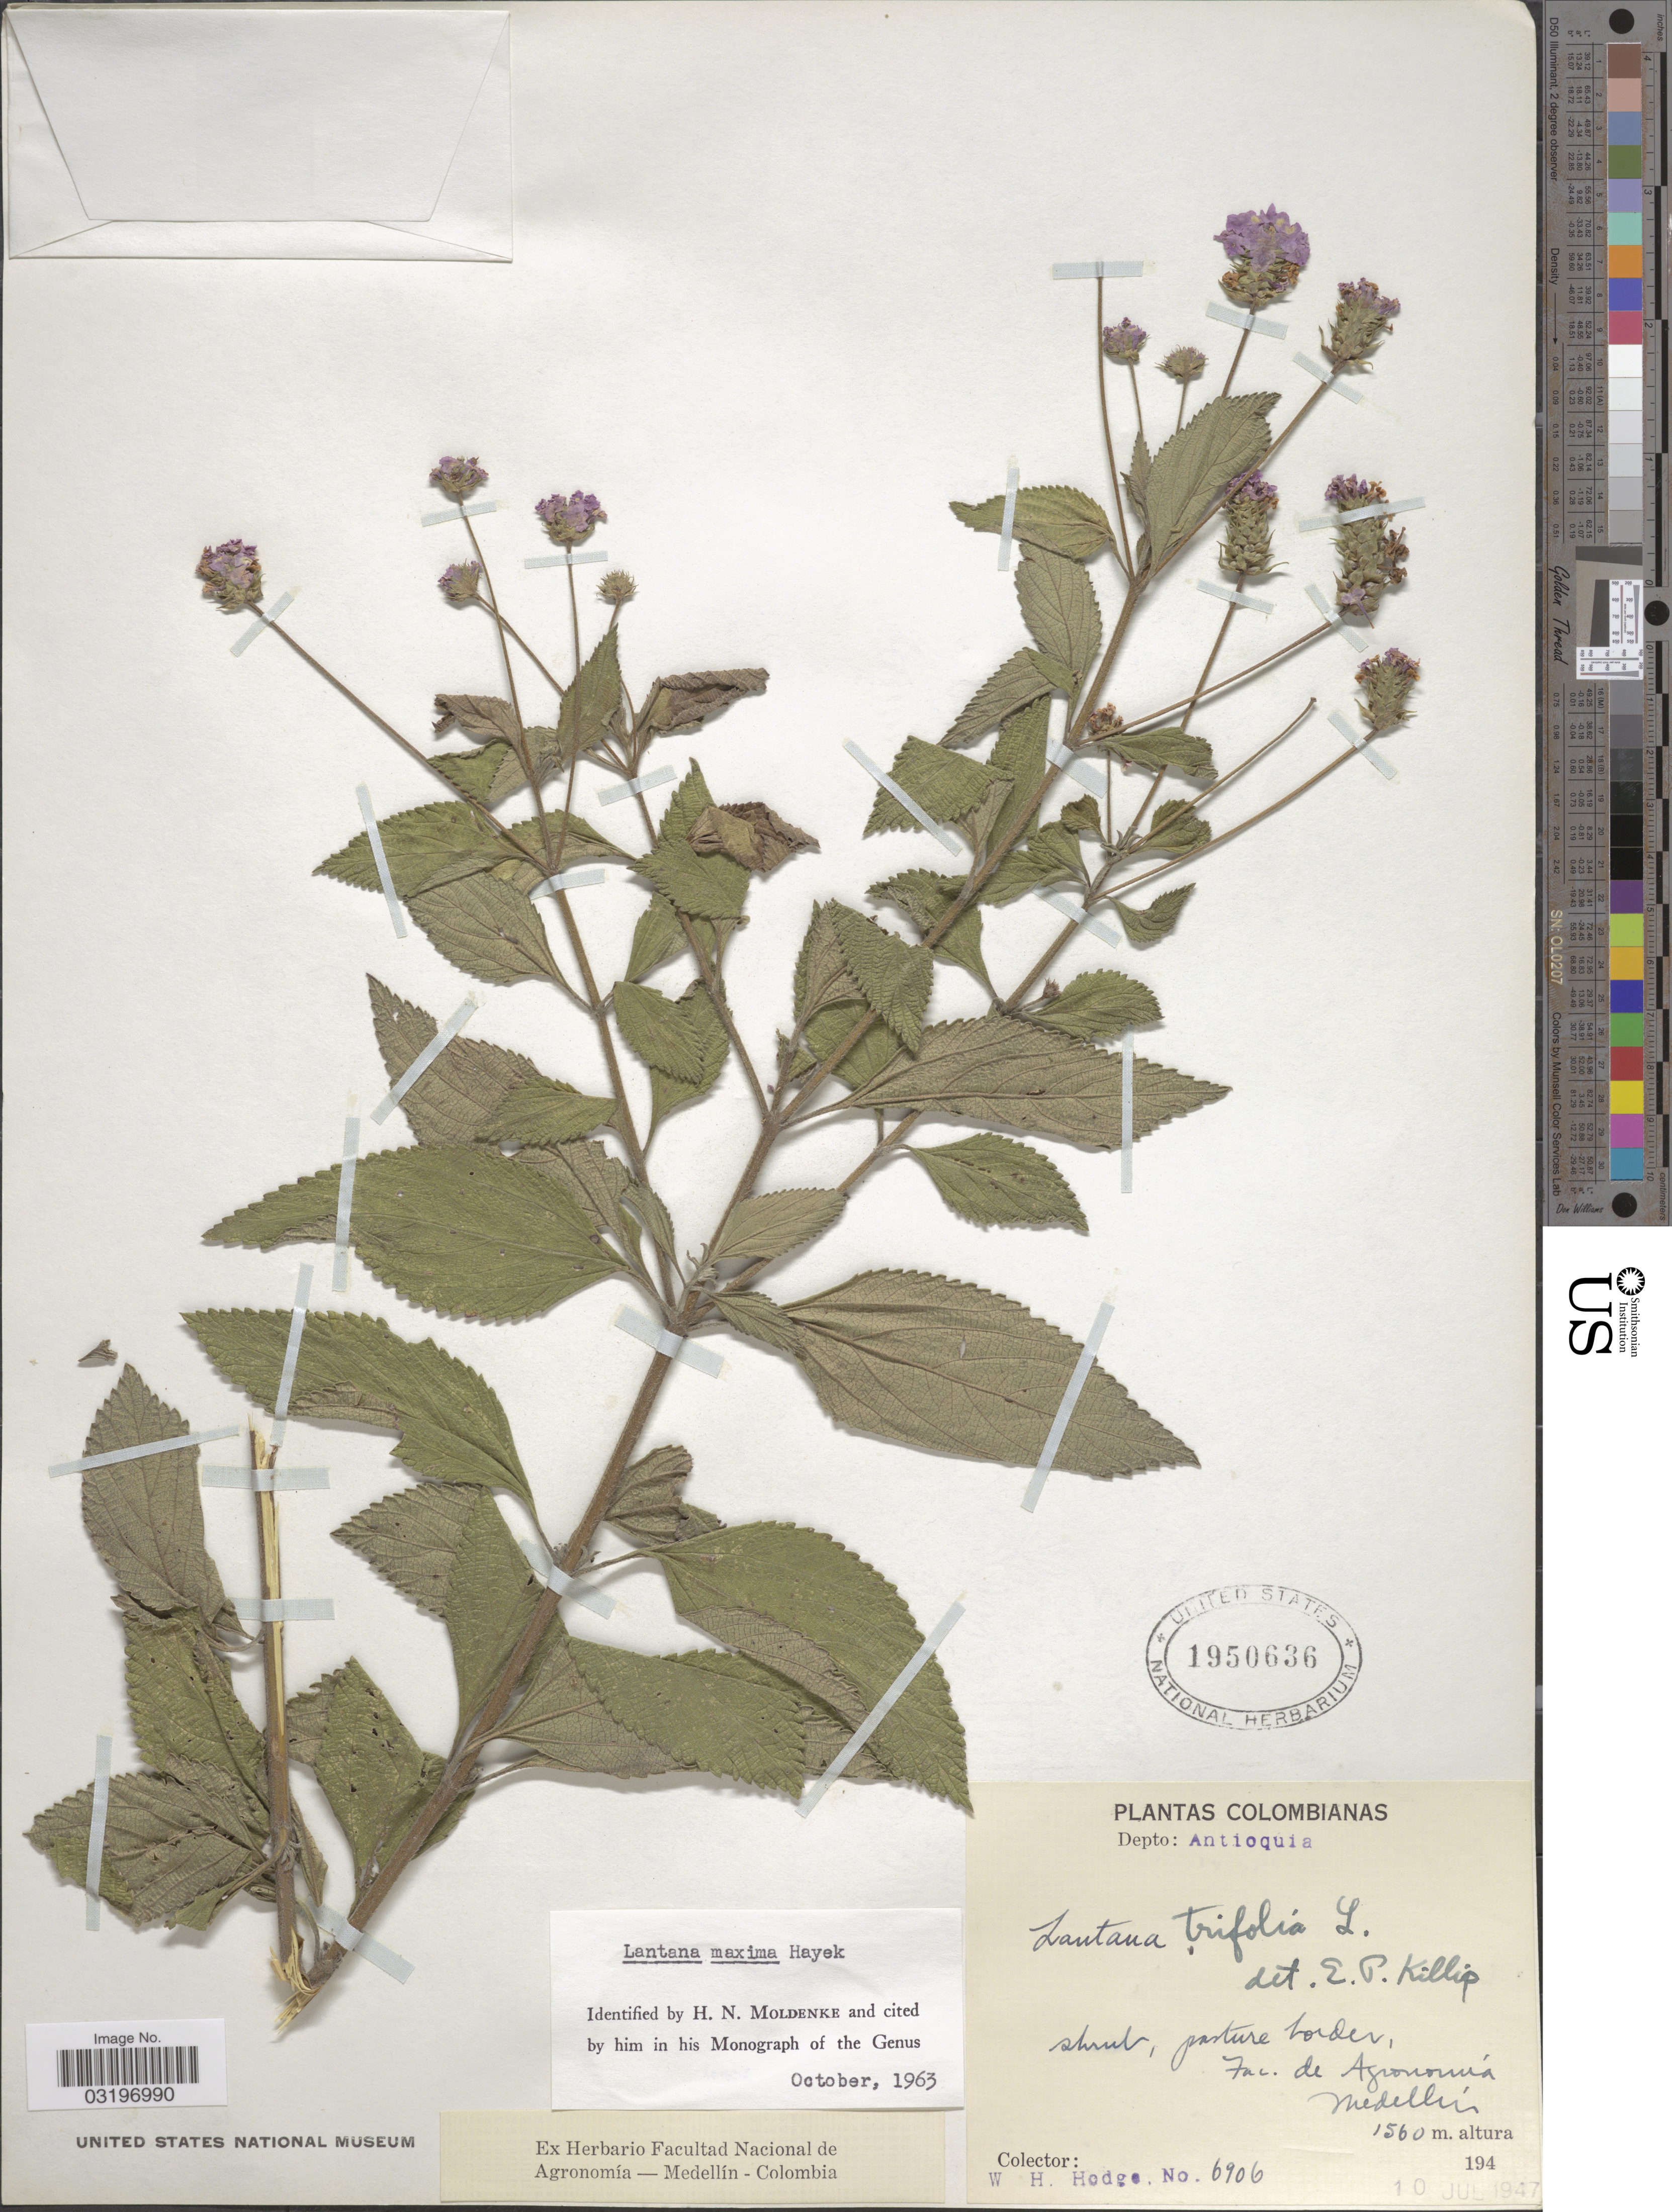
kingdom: Plantae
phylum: Tracheophyta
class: Magnoliopsida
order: Lamiales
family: Verbenaceae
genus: Lantana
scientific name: Lantana maxima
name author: Hayek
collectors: W. Hodge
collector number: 6906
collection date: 1947-07-10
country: Colombia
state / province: Antioquia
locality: Depto: Antioquia. Fac. de Agronomía. Medellín.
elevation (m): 1560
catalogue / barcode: US 1950636